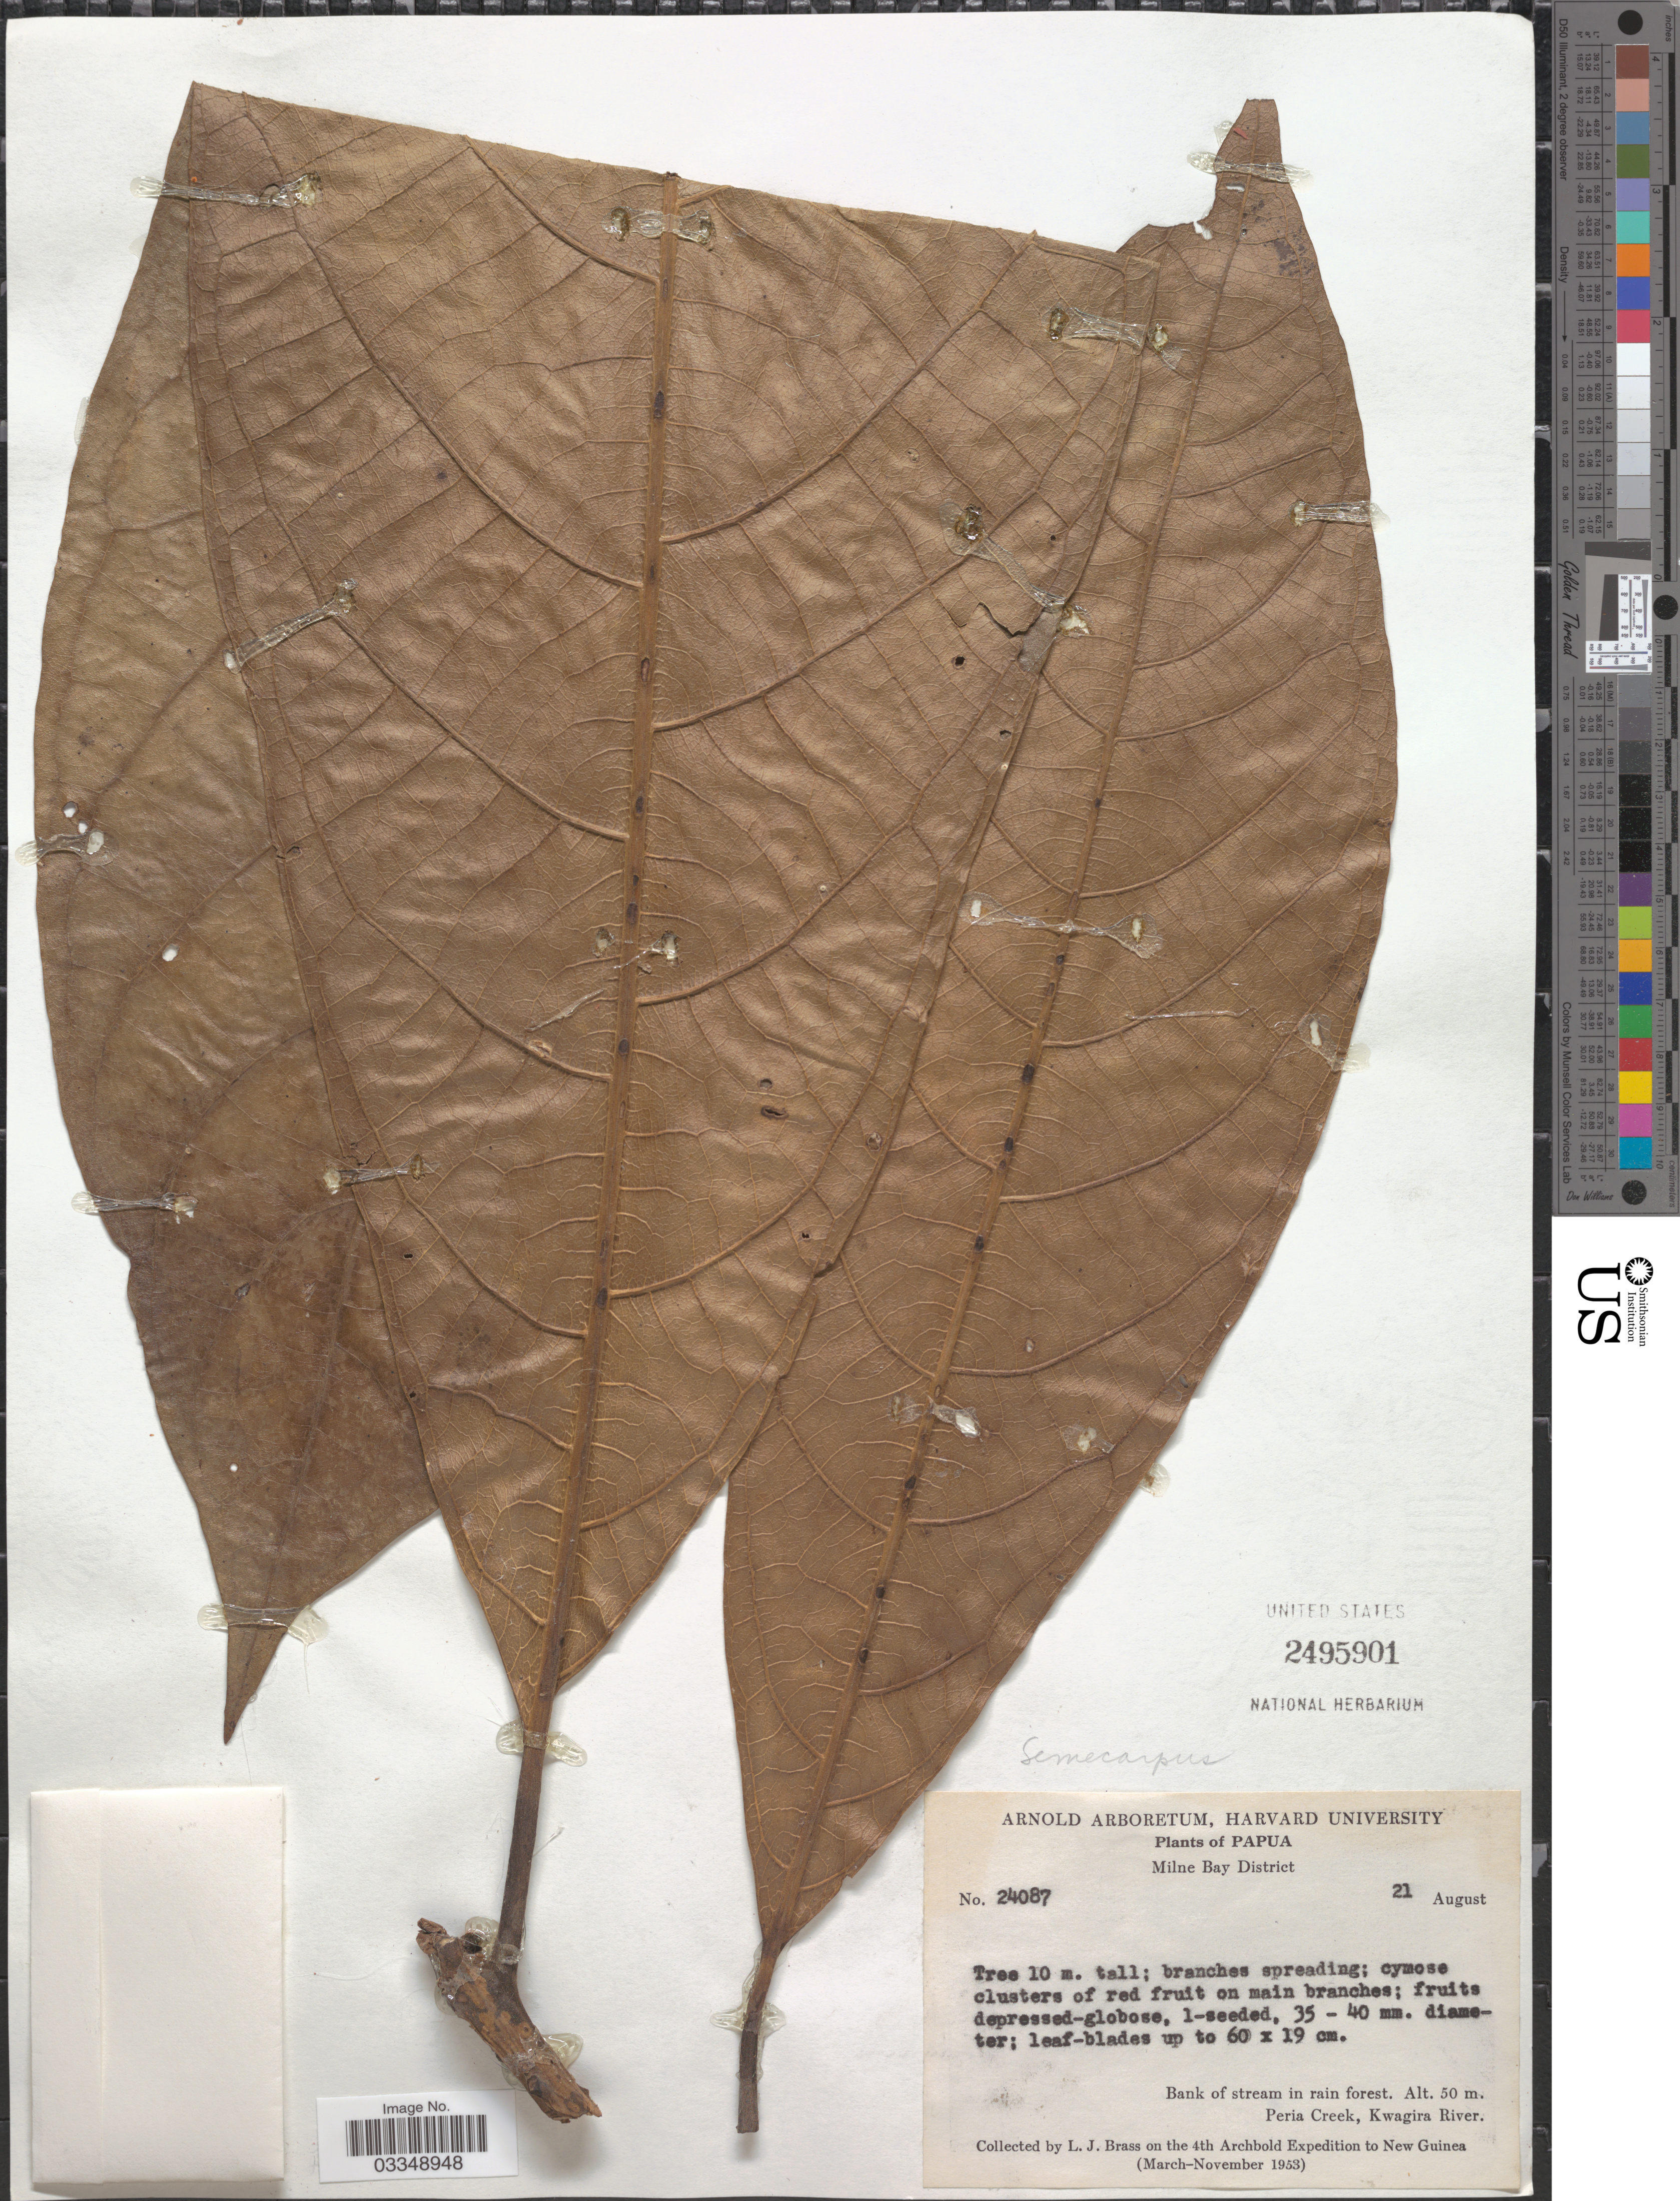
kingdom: Plantae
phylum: Tracheophyta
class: Magnoliopsida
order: Sapindales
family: Anacardiaceae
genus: Semecarpus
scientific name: Semecarpus sp.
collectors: L. J. Brass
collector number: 24087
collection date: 1953-08-21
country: Papua New Guinea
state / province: Milne Bay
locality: Papua. Milne Bay District. Peria Creek, Kwagira River. New Guinea.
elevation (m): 50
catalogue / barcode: US 2495901